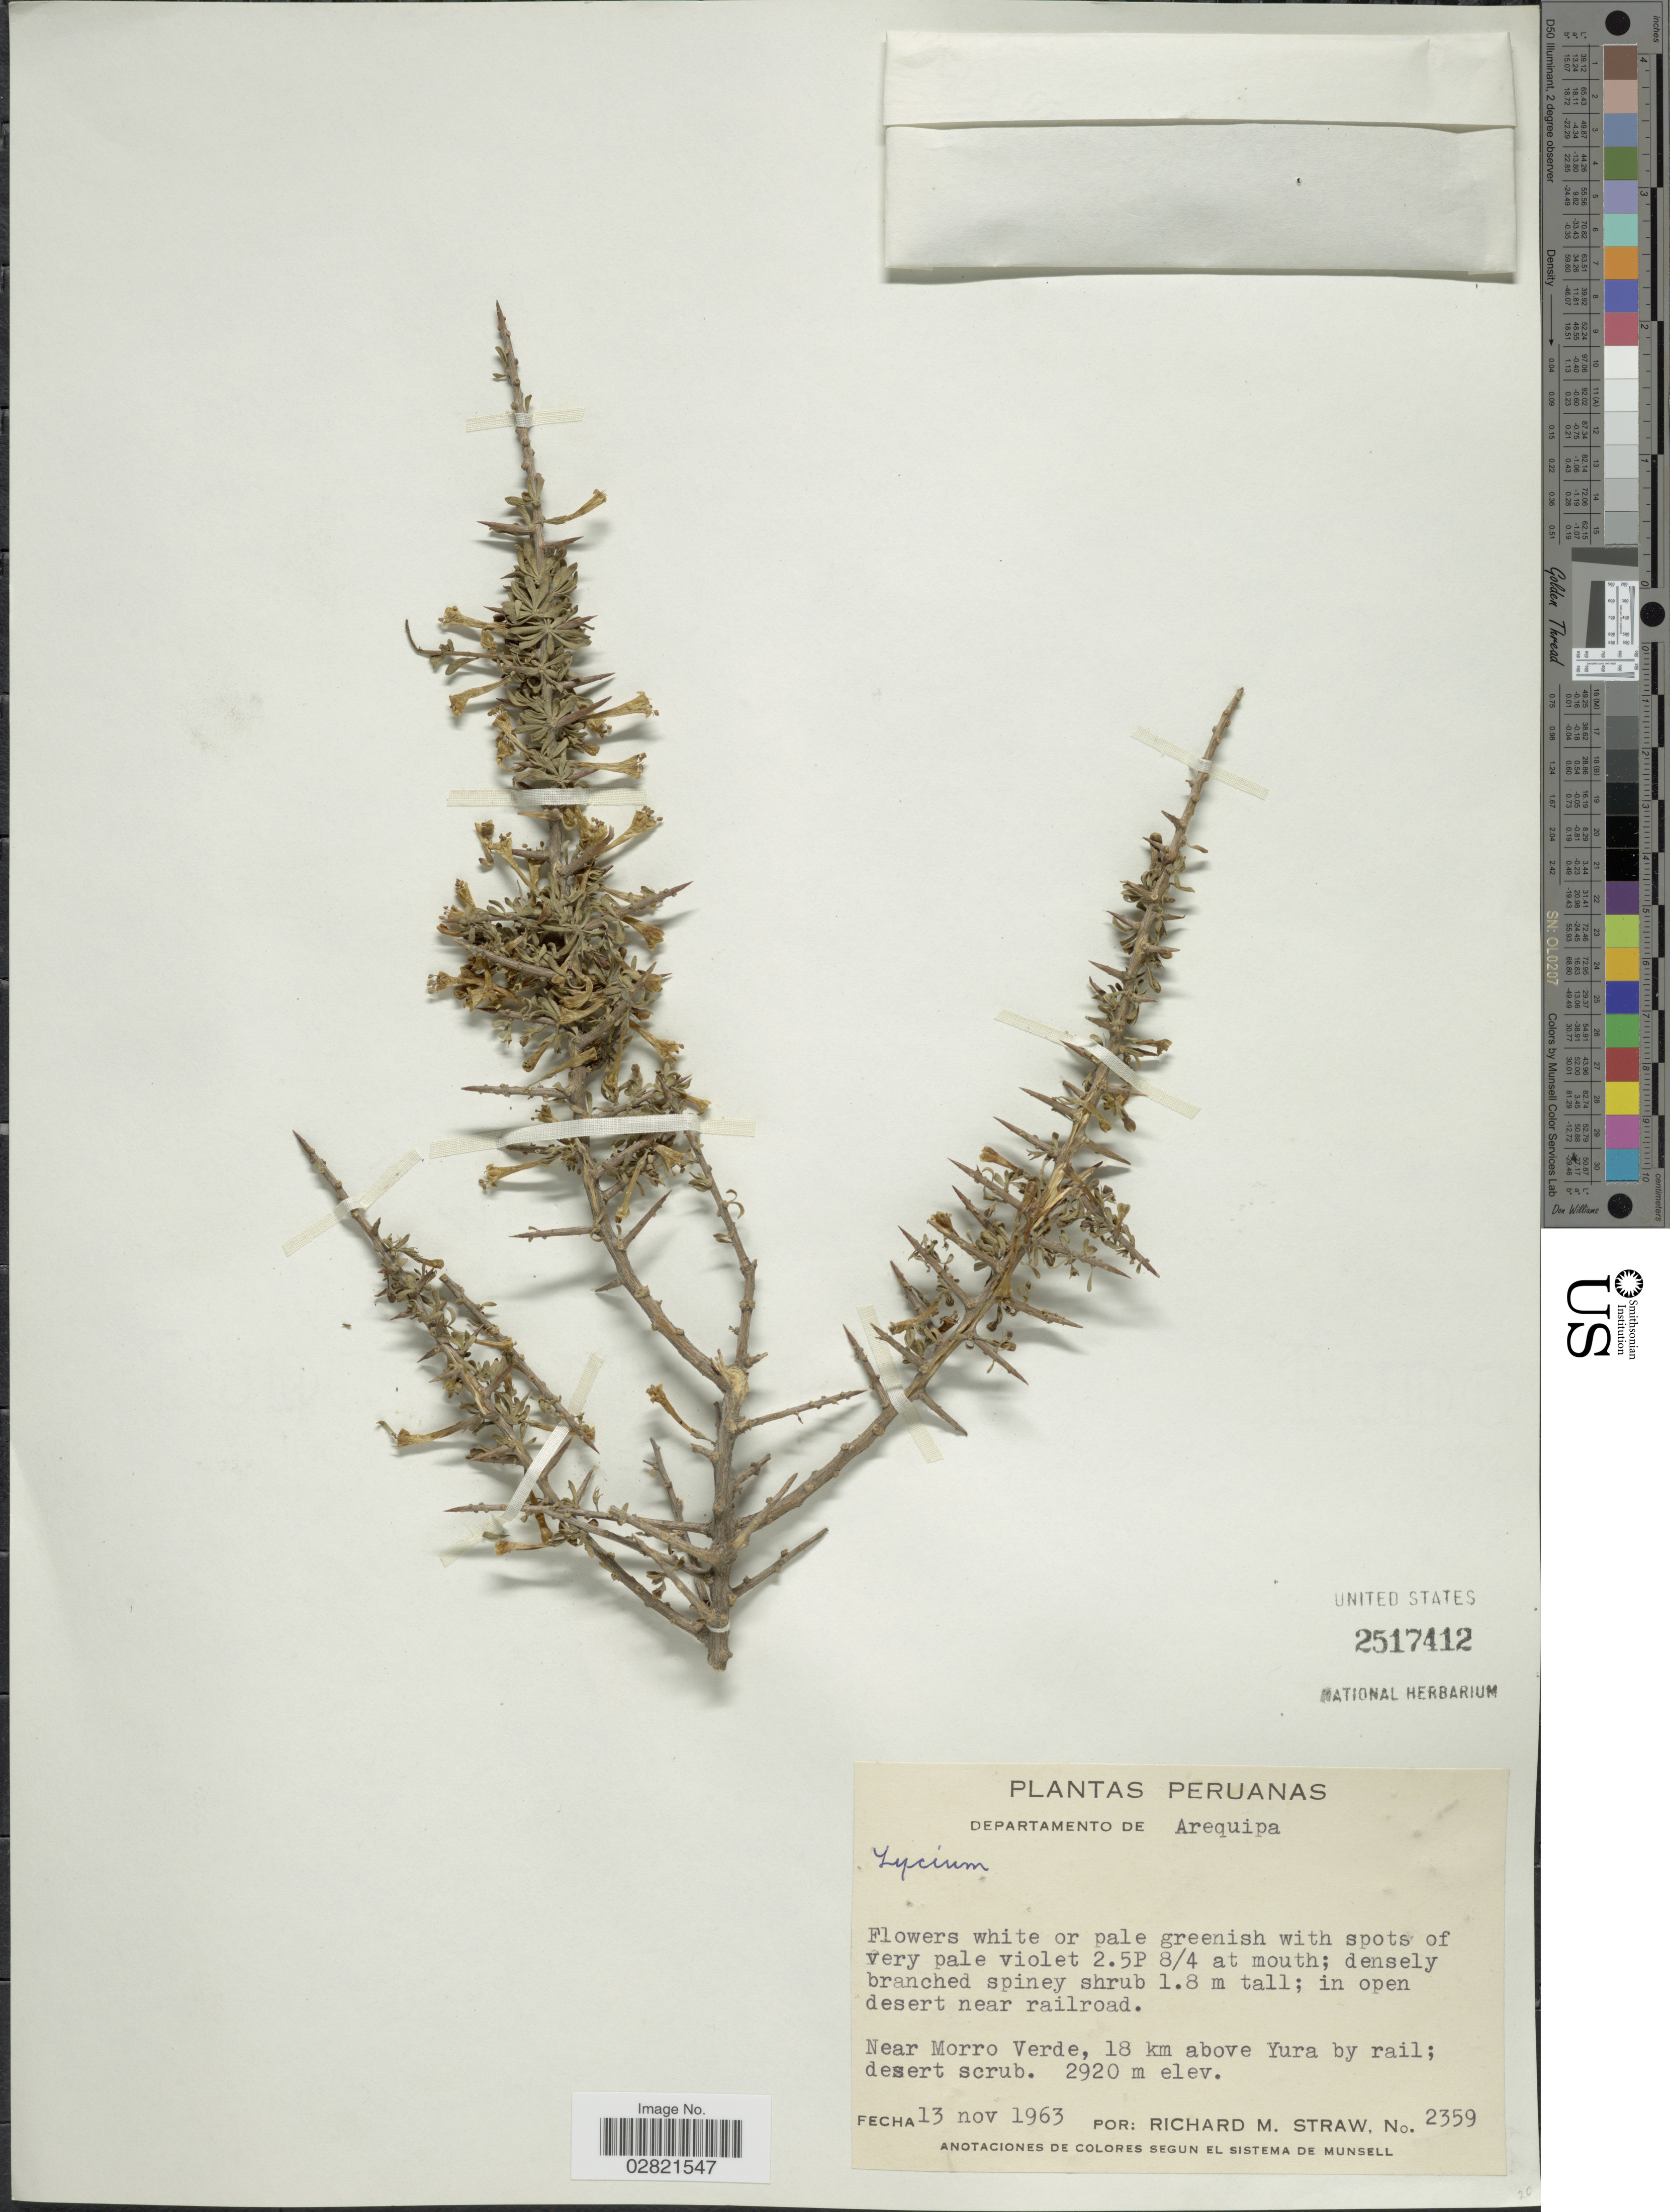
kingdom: Plantae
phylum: Tracheophyta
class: Magnoliopsida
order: Solanales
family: Solanaceae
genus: Lycium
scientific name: Lycium sp.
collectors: R. M. Straw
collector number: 2359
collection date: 1963-11-13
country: Peru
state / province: Arequipa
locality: Departamento de Arequipa. Near Morro Verde, 18 km above Yura by rail.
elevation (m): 2920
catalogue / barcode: US 2517412